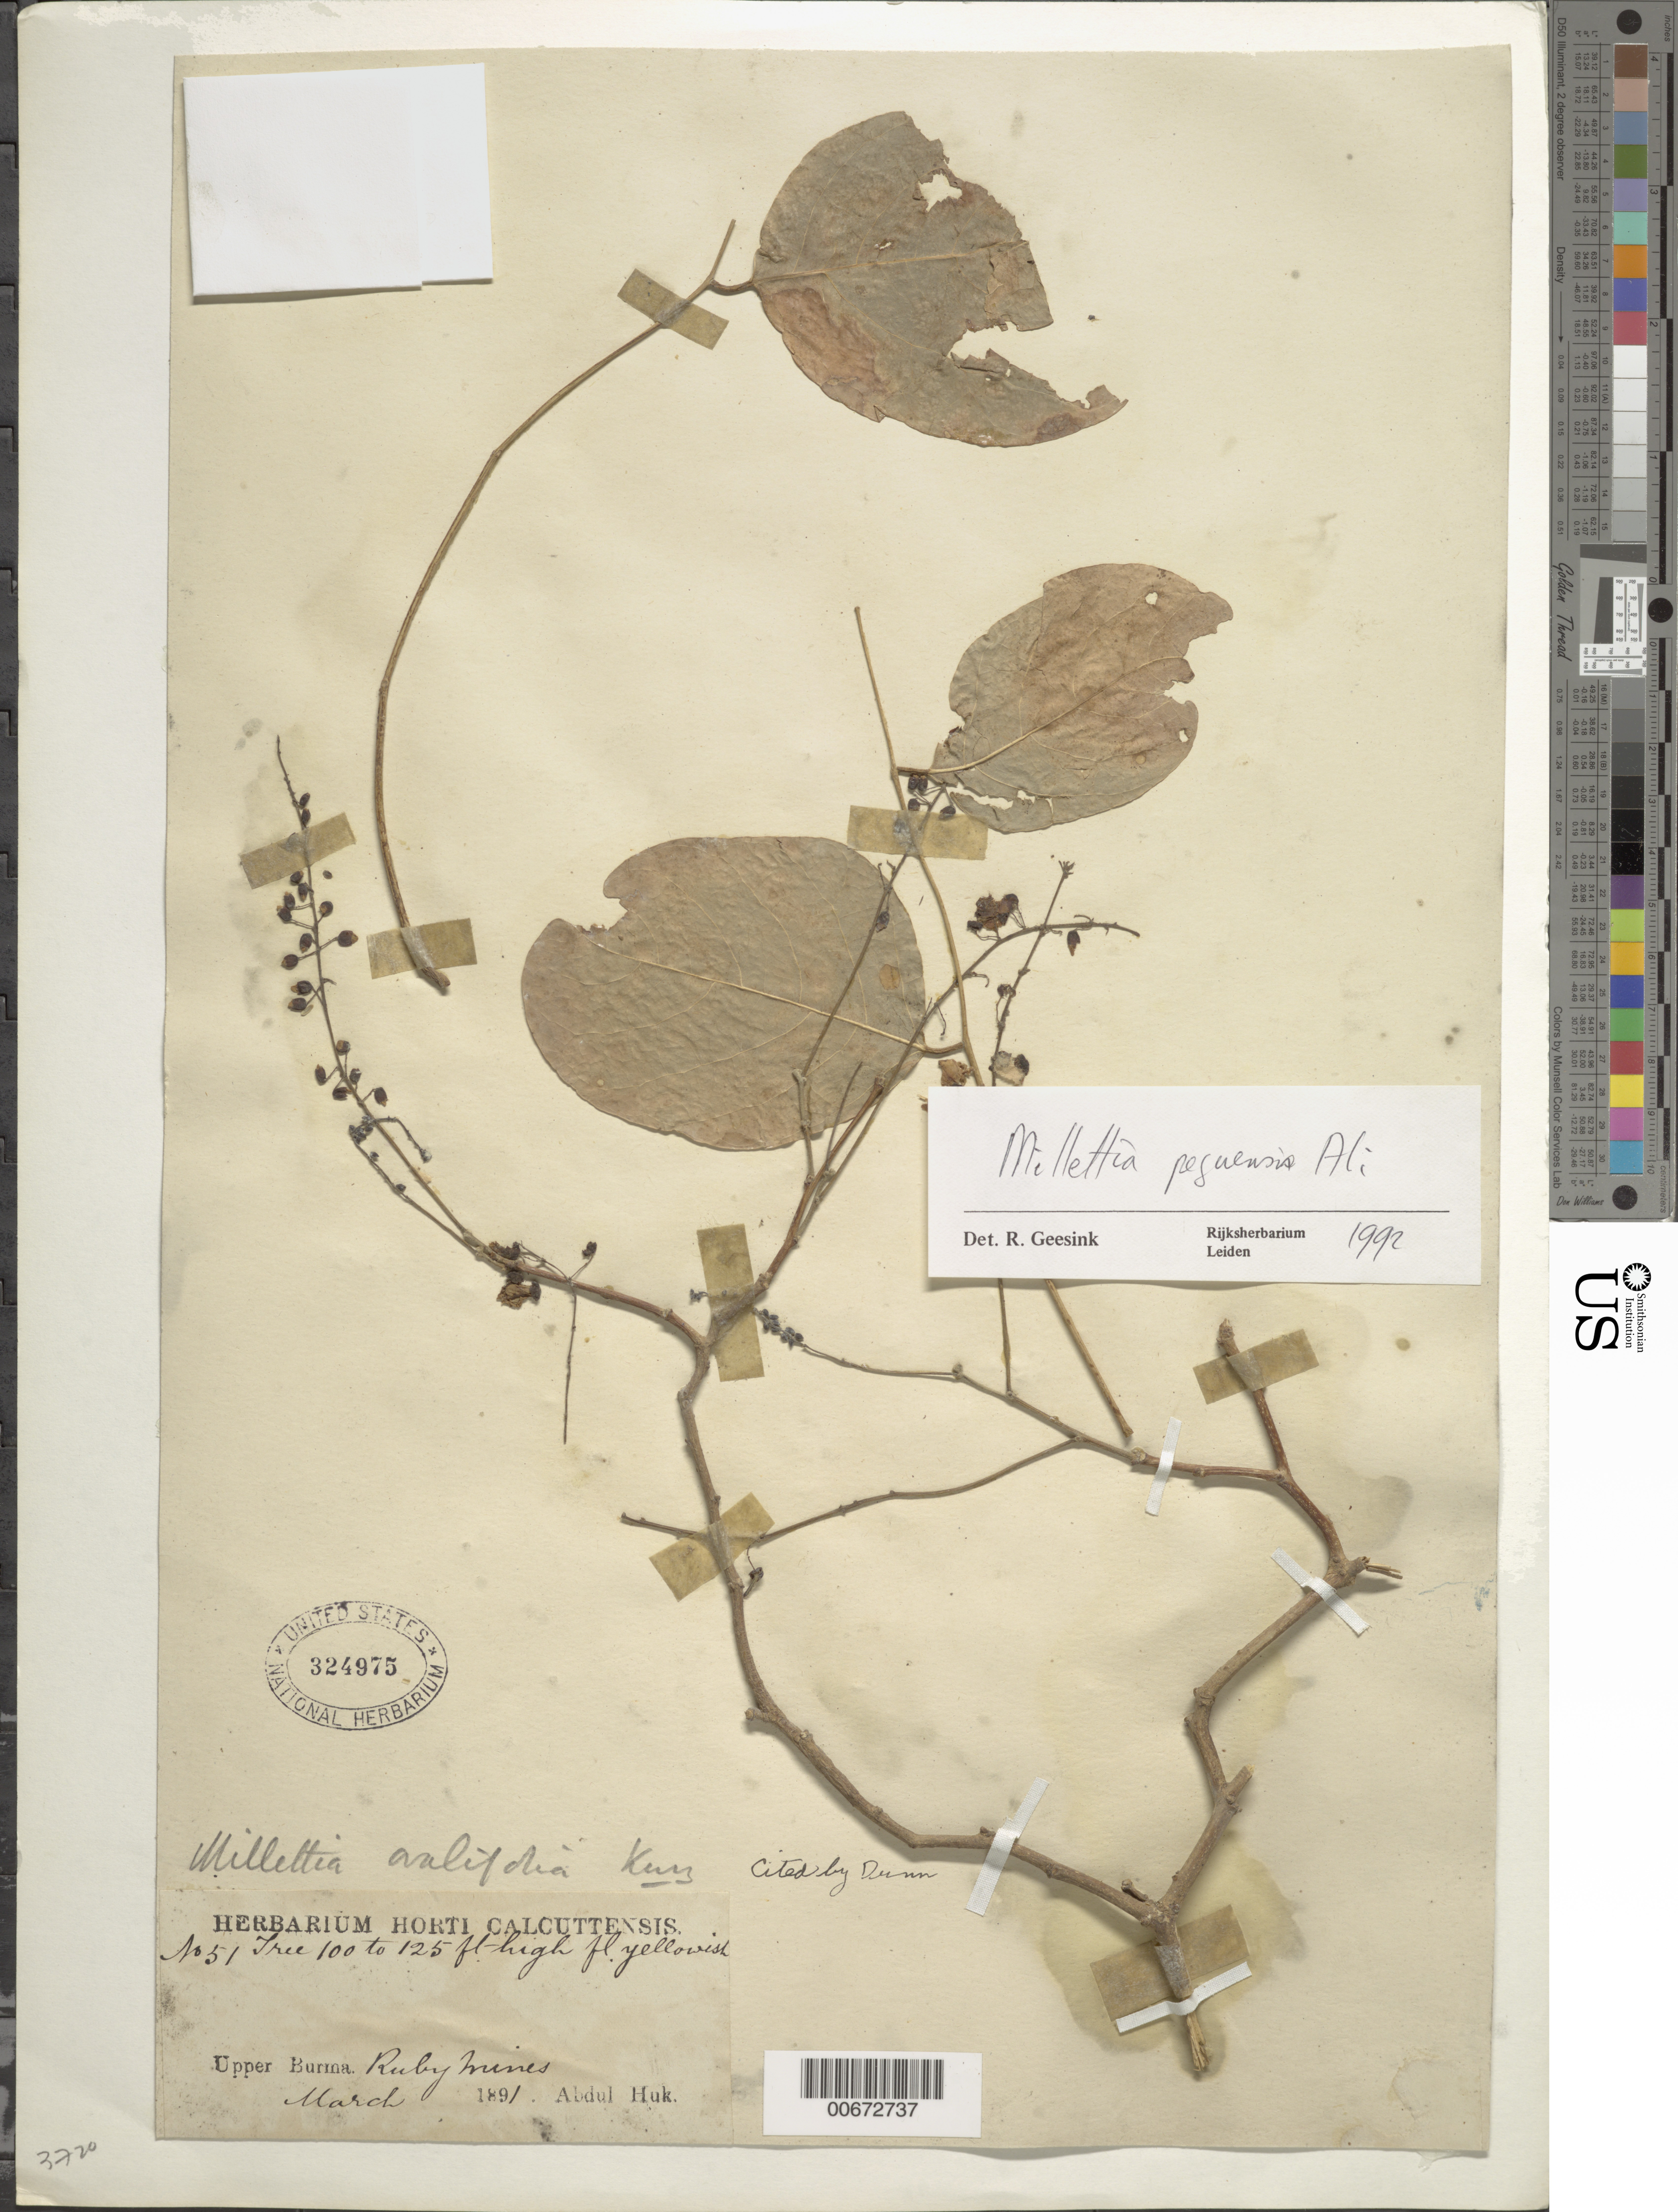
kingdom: Plantae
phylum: Tracheophyta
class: Magnoliopsida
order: Fabales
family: Fabaceae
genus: Millettia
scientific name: Millettia peguensis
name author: Ali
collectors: A. Huk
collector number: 51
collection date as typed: Mar 1891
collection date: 1891-03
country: Myanmar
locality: Upper Burma, Ruby mines.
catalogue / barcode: US 324975